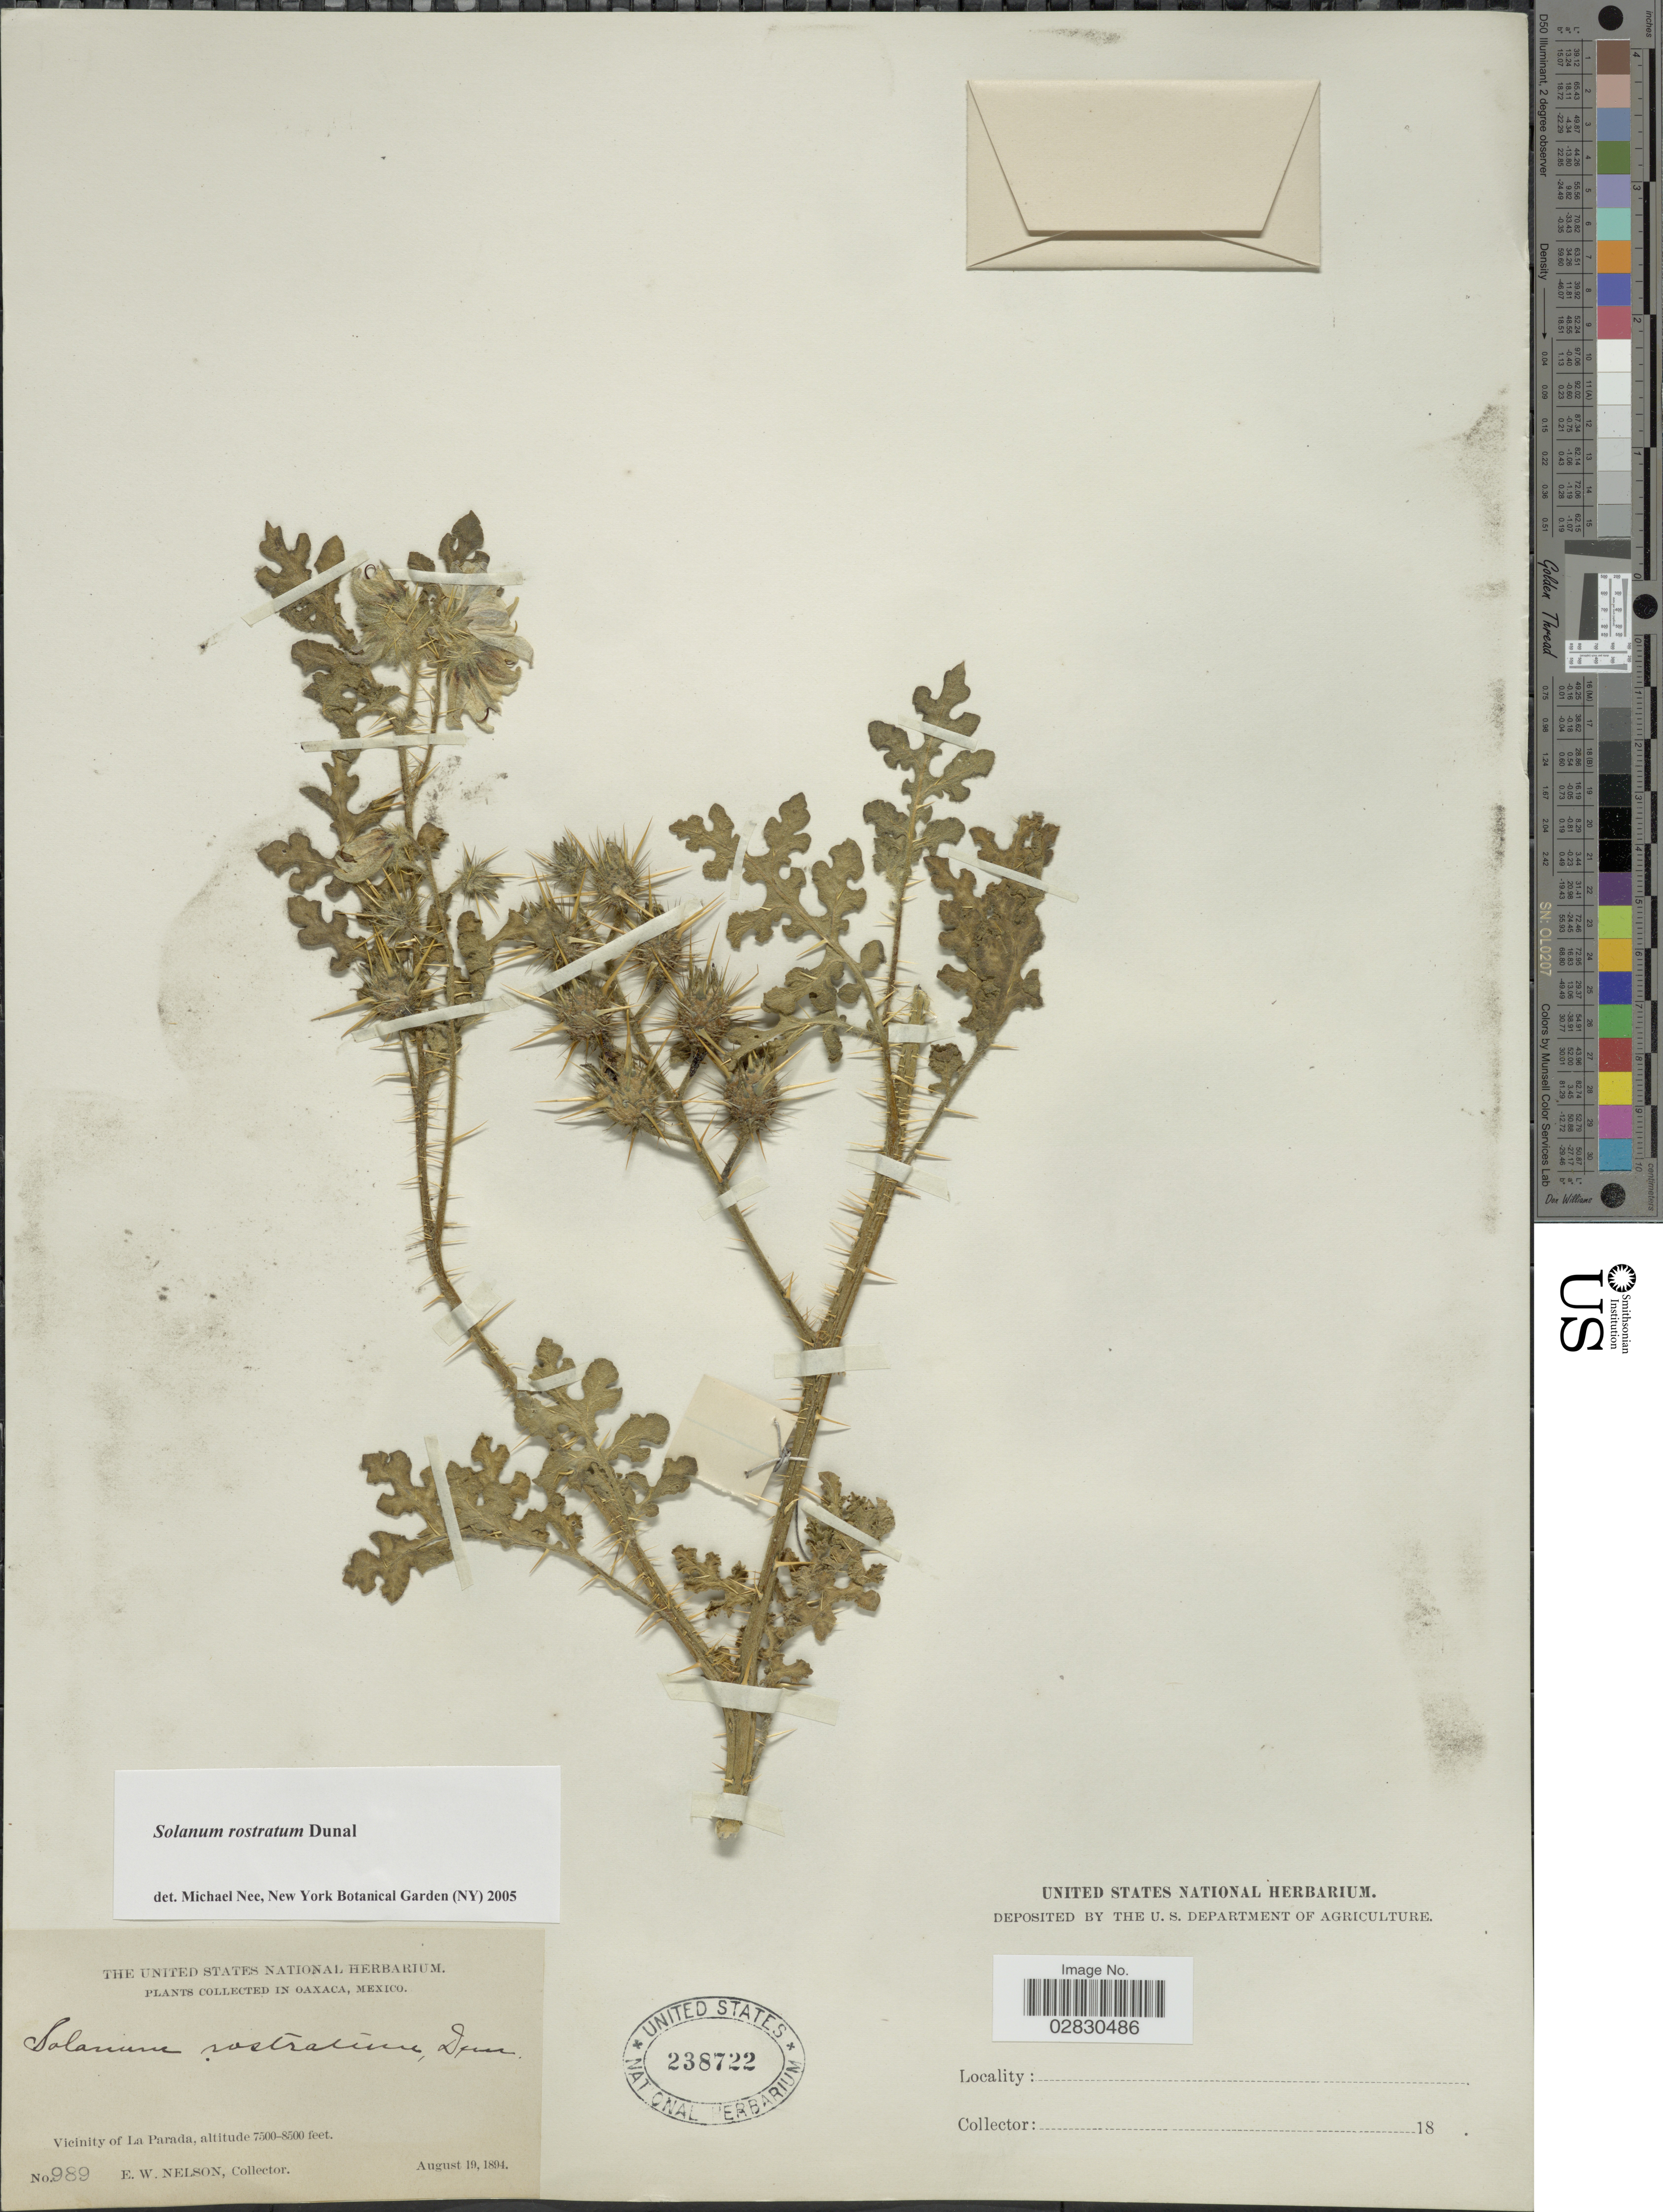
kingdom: Plantae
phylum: Tracheophyta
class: Magnoliopsida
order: Solanales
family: Solanaceae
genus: Solanum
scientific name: Solanum rostratum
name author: Dunal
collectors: E. W. Nelson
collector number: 989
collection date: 1894-08-19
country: Mexico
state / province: Oaxaca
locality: Vicinity of La Parada.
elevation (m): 2286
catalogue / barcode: US 238722